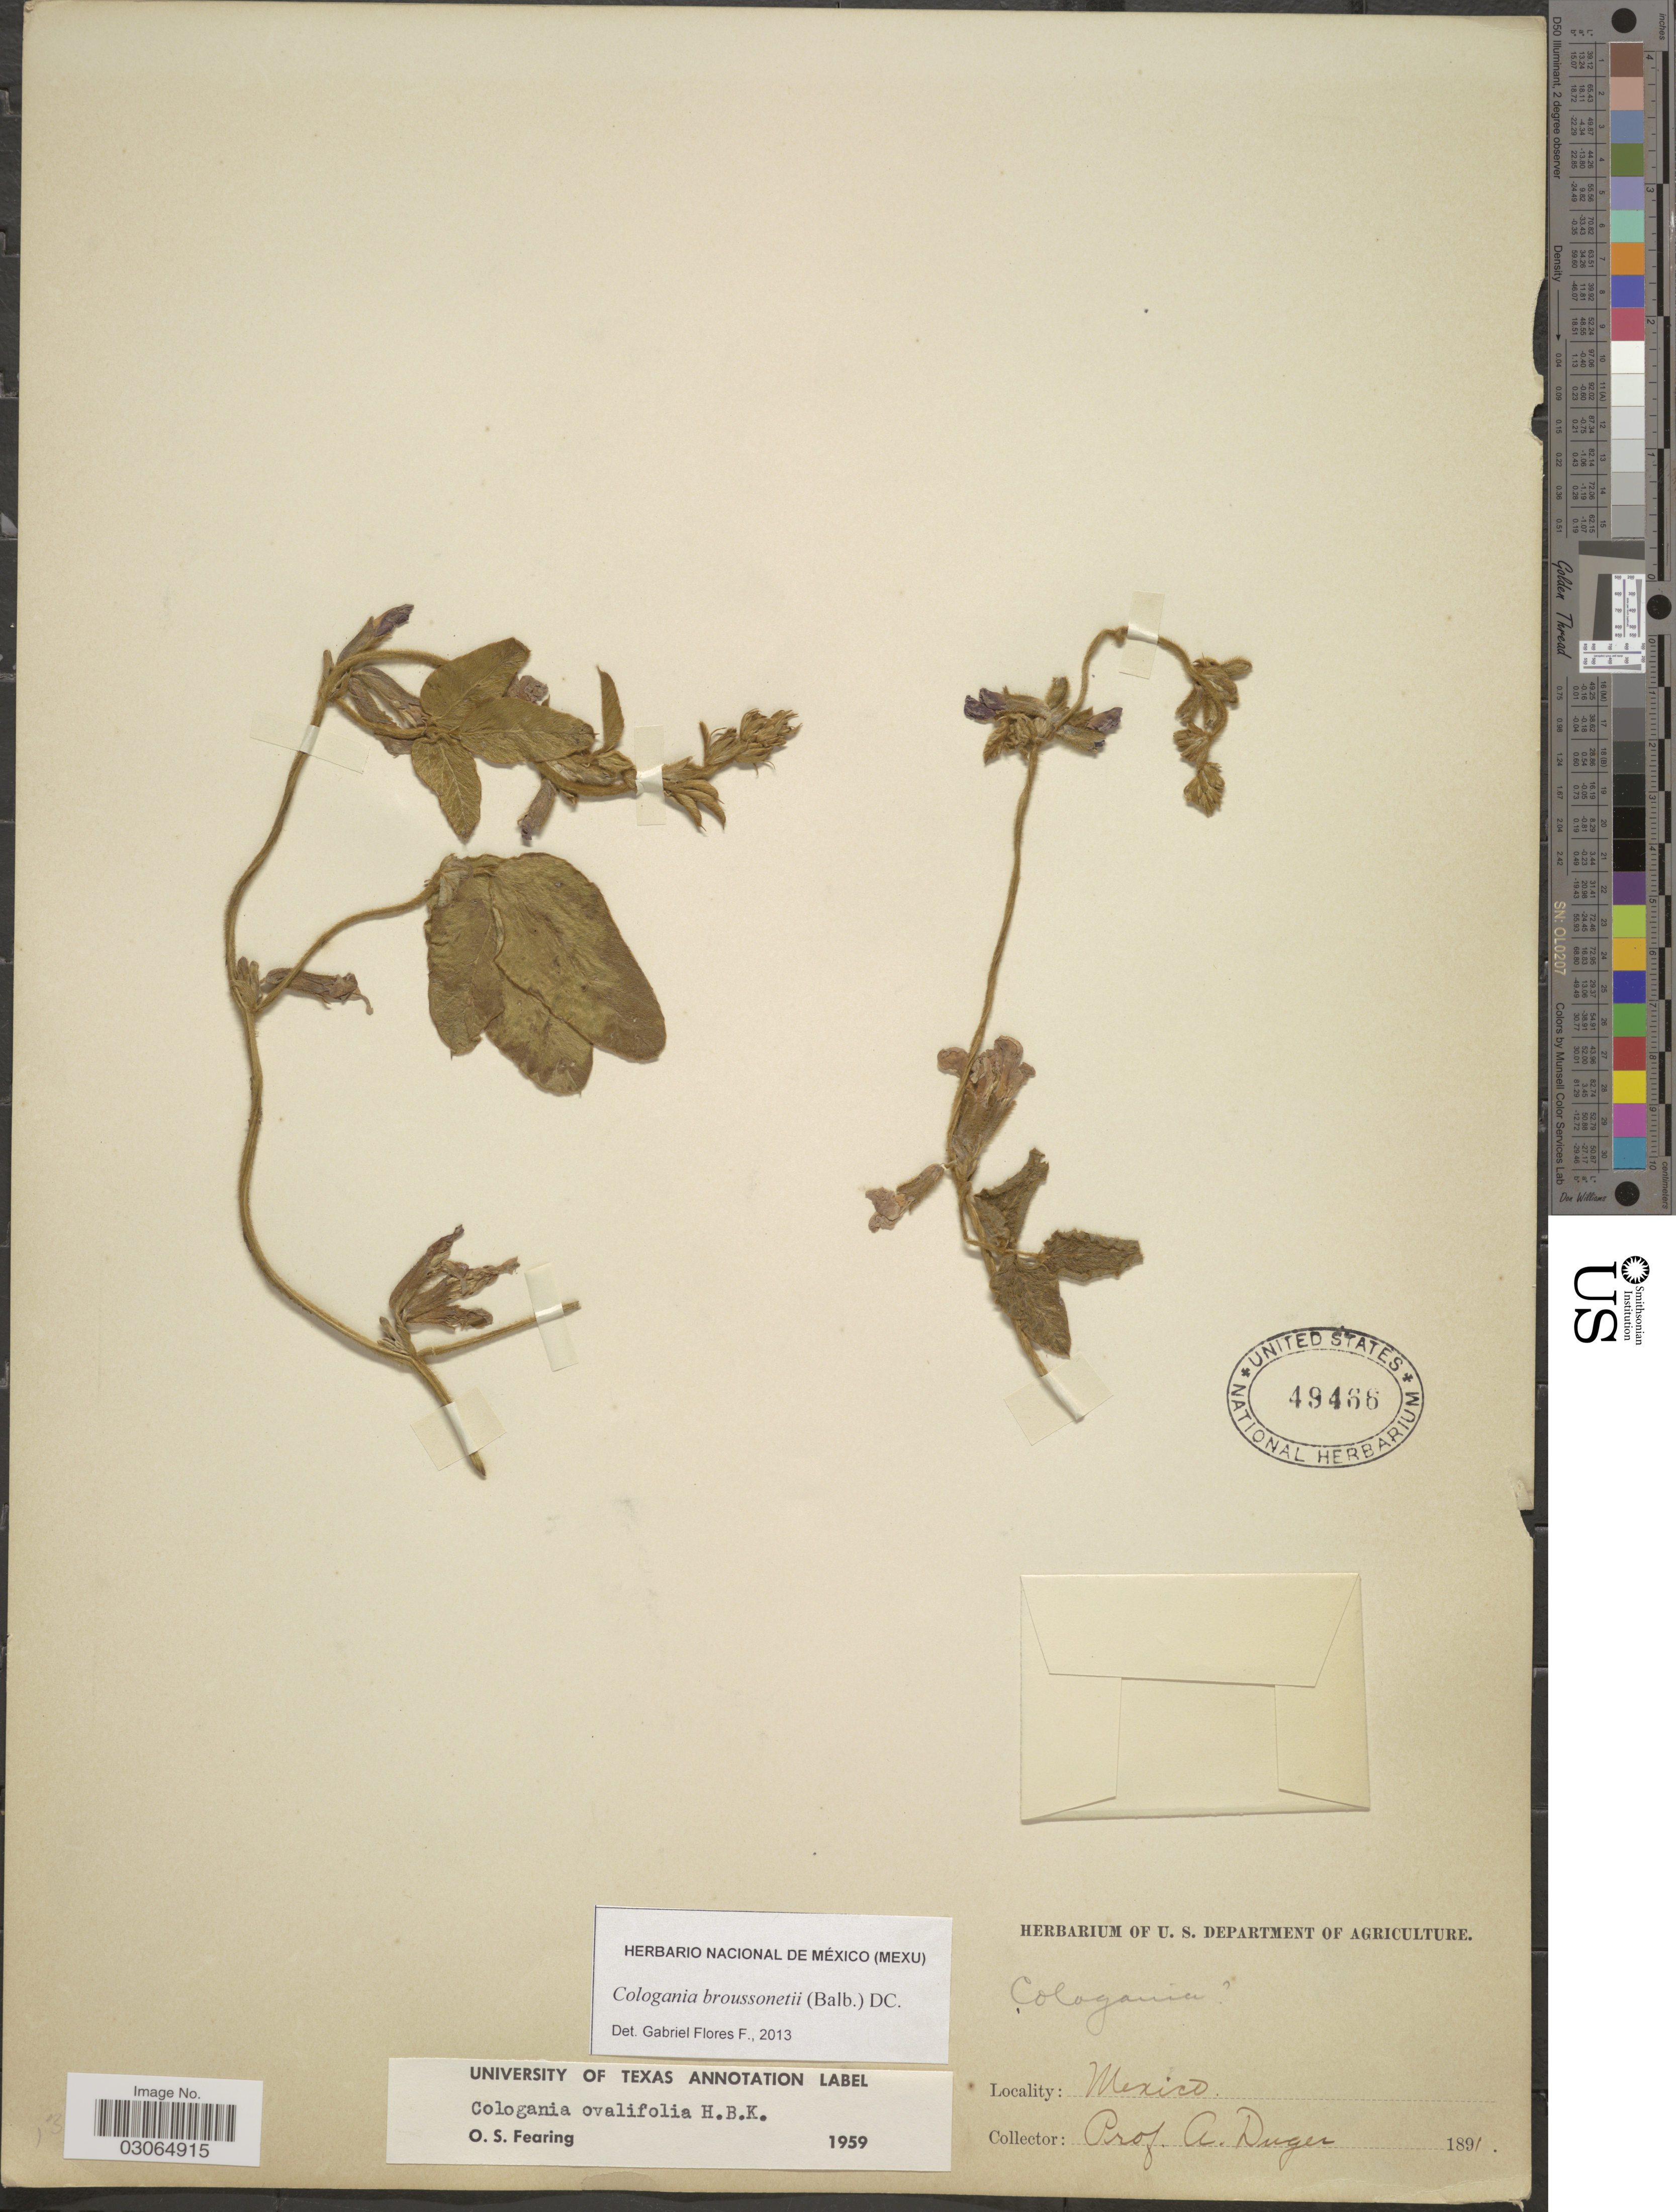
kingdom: Plantae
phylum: Tracheophyta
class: Magnoliopsida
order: Fabales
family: Fabaceae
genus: Cologania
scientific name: Cologania broussonetii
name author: (Balb.) DC.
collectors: A. Duges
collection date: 1897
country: Mexico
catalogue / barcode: US 49466